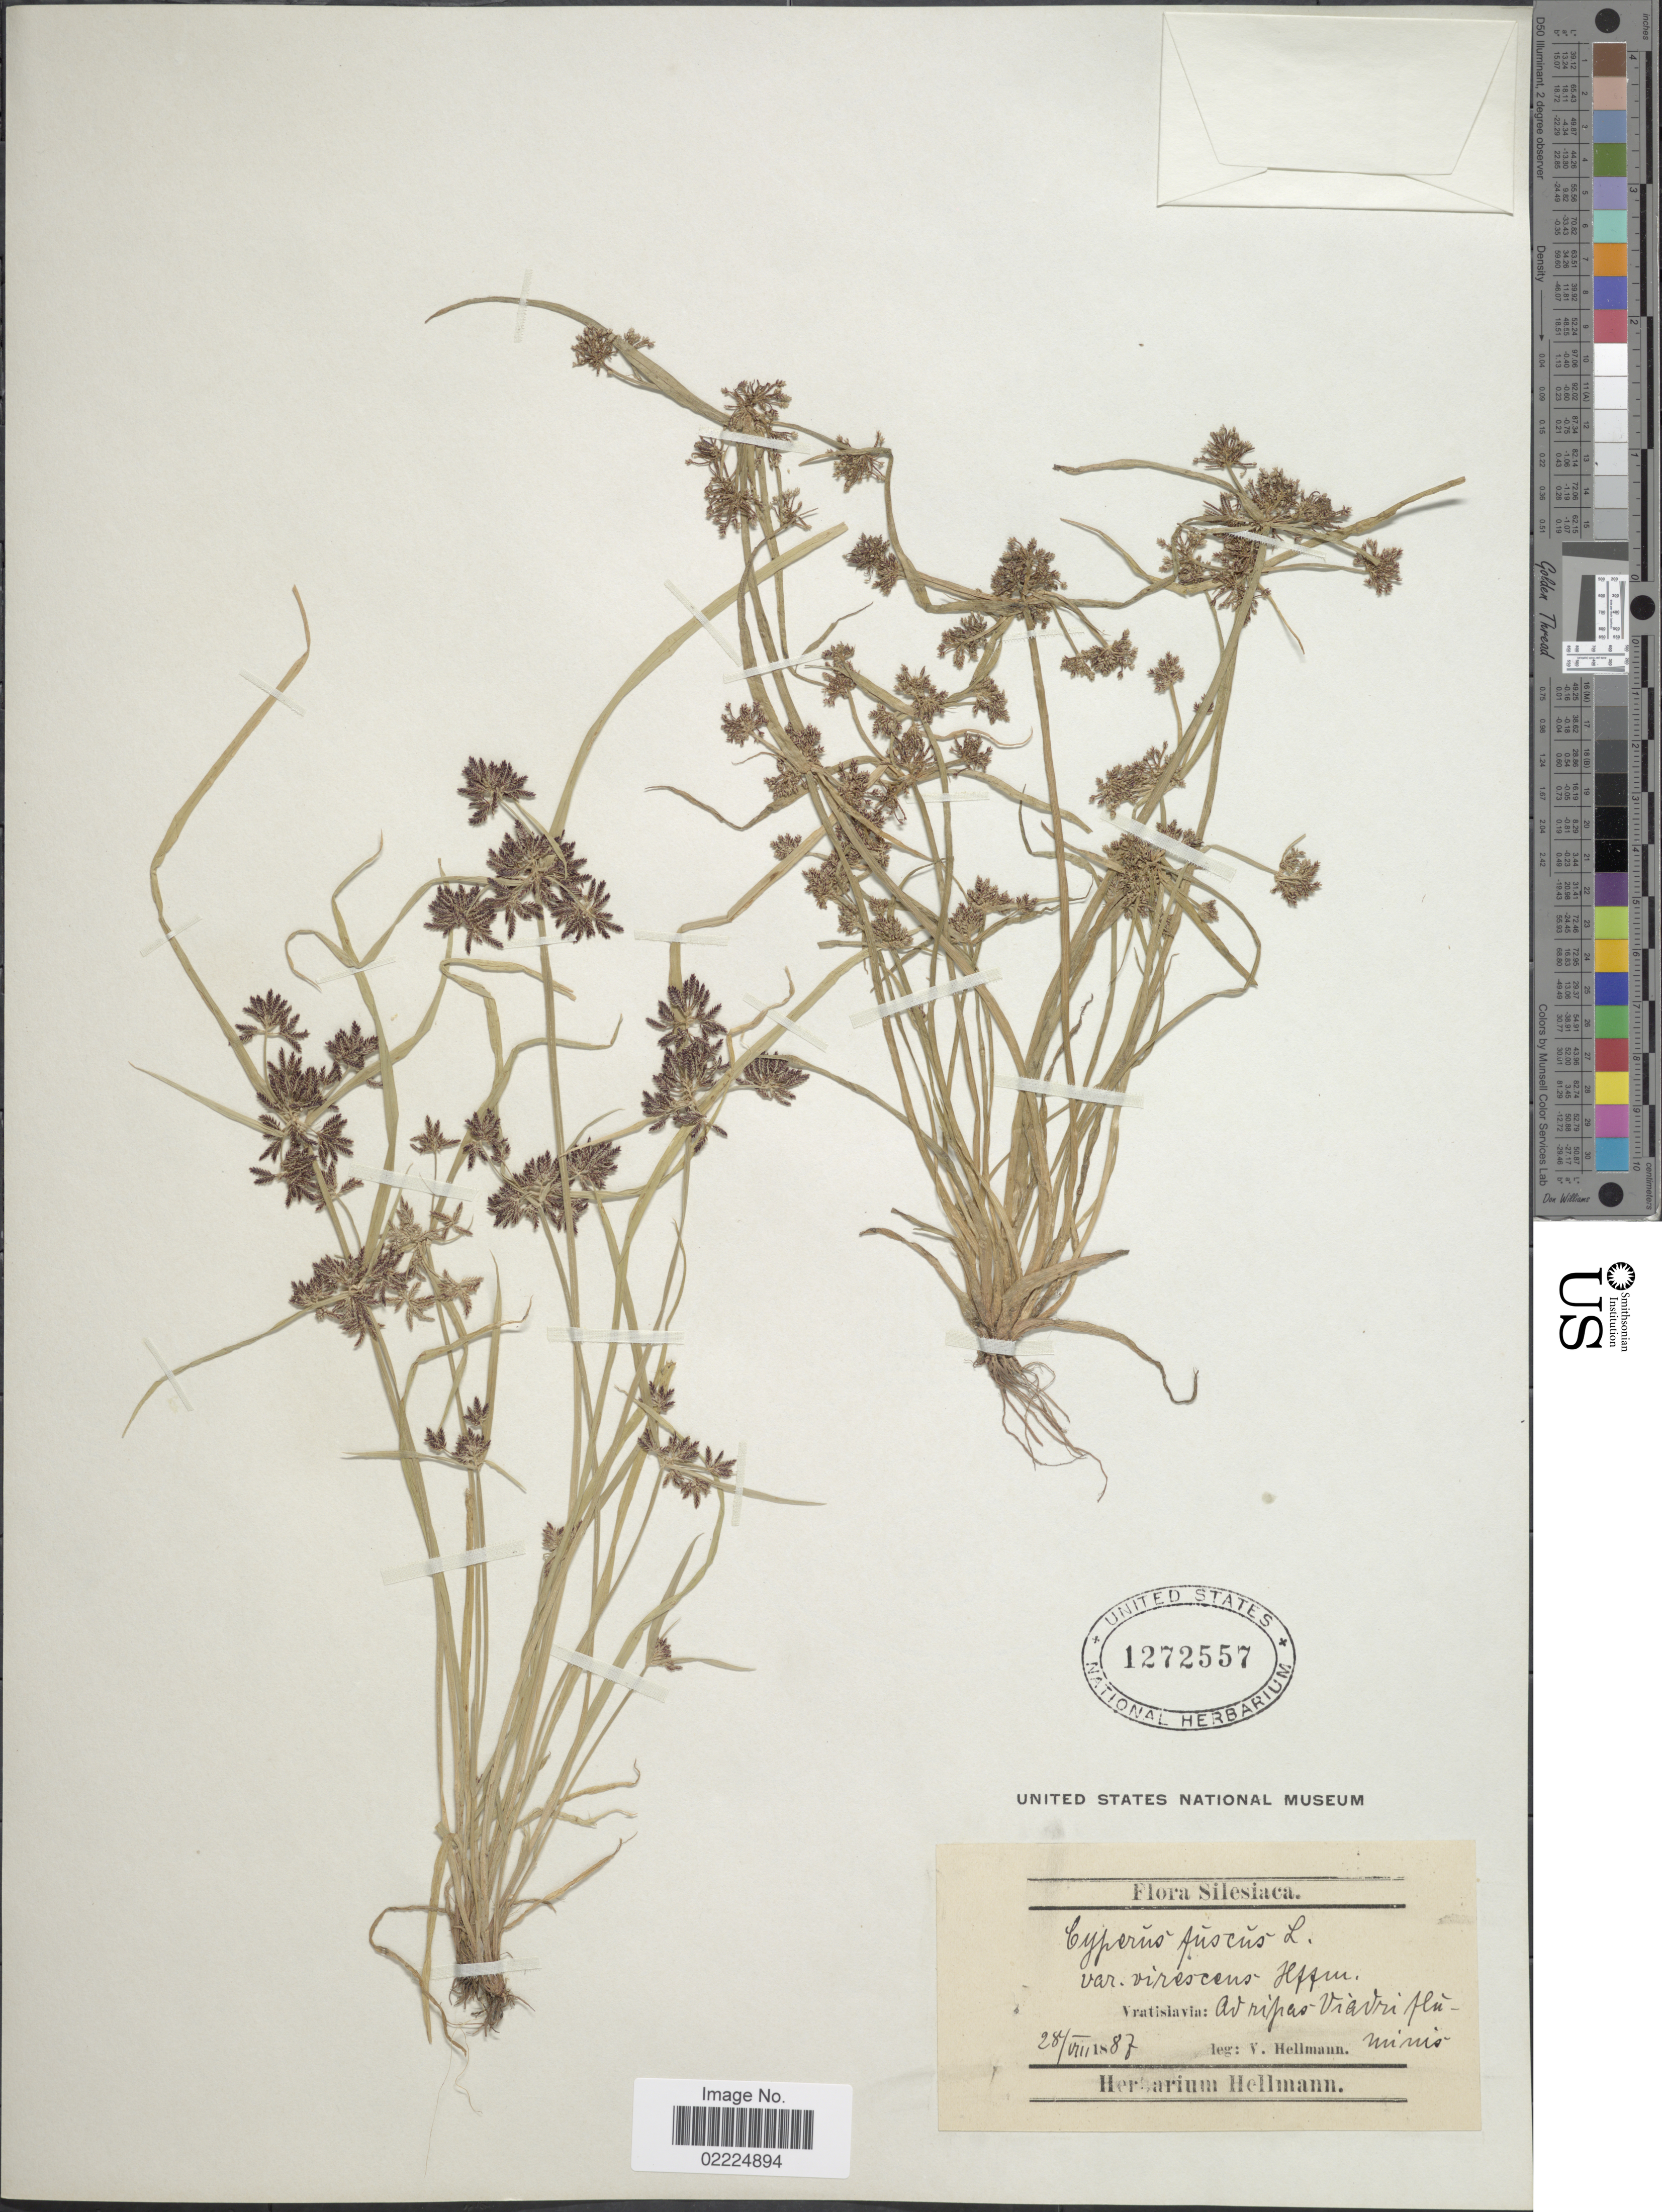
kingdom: Plantae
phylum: Tracheophyta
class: Liliopsida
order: Poales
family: Cyperaceae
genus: Cyperus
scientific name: Cyperus fuscus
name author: L.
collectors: V. Hellmann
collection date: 1887-07-28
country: Poland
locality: Silesiaca, Vratislavia: Ad ripao Viavri fluminis. [interpreted]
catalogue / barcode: US 1272557